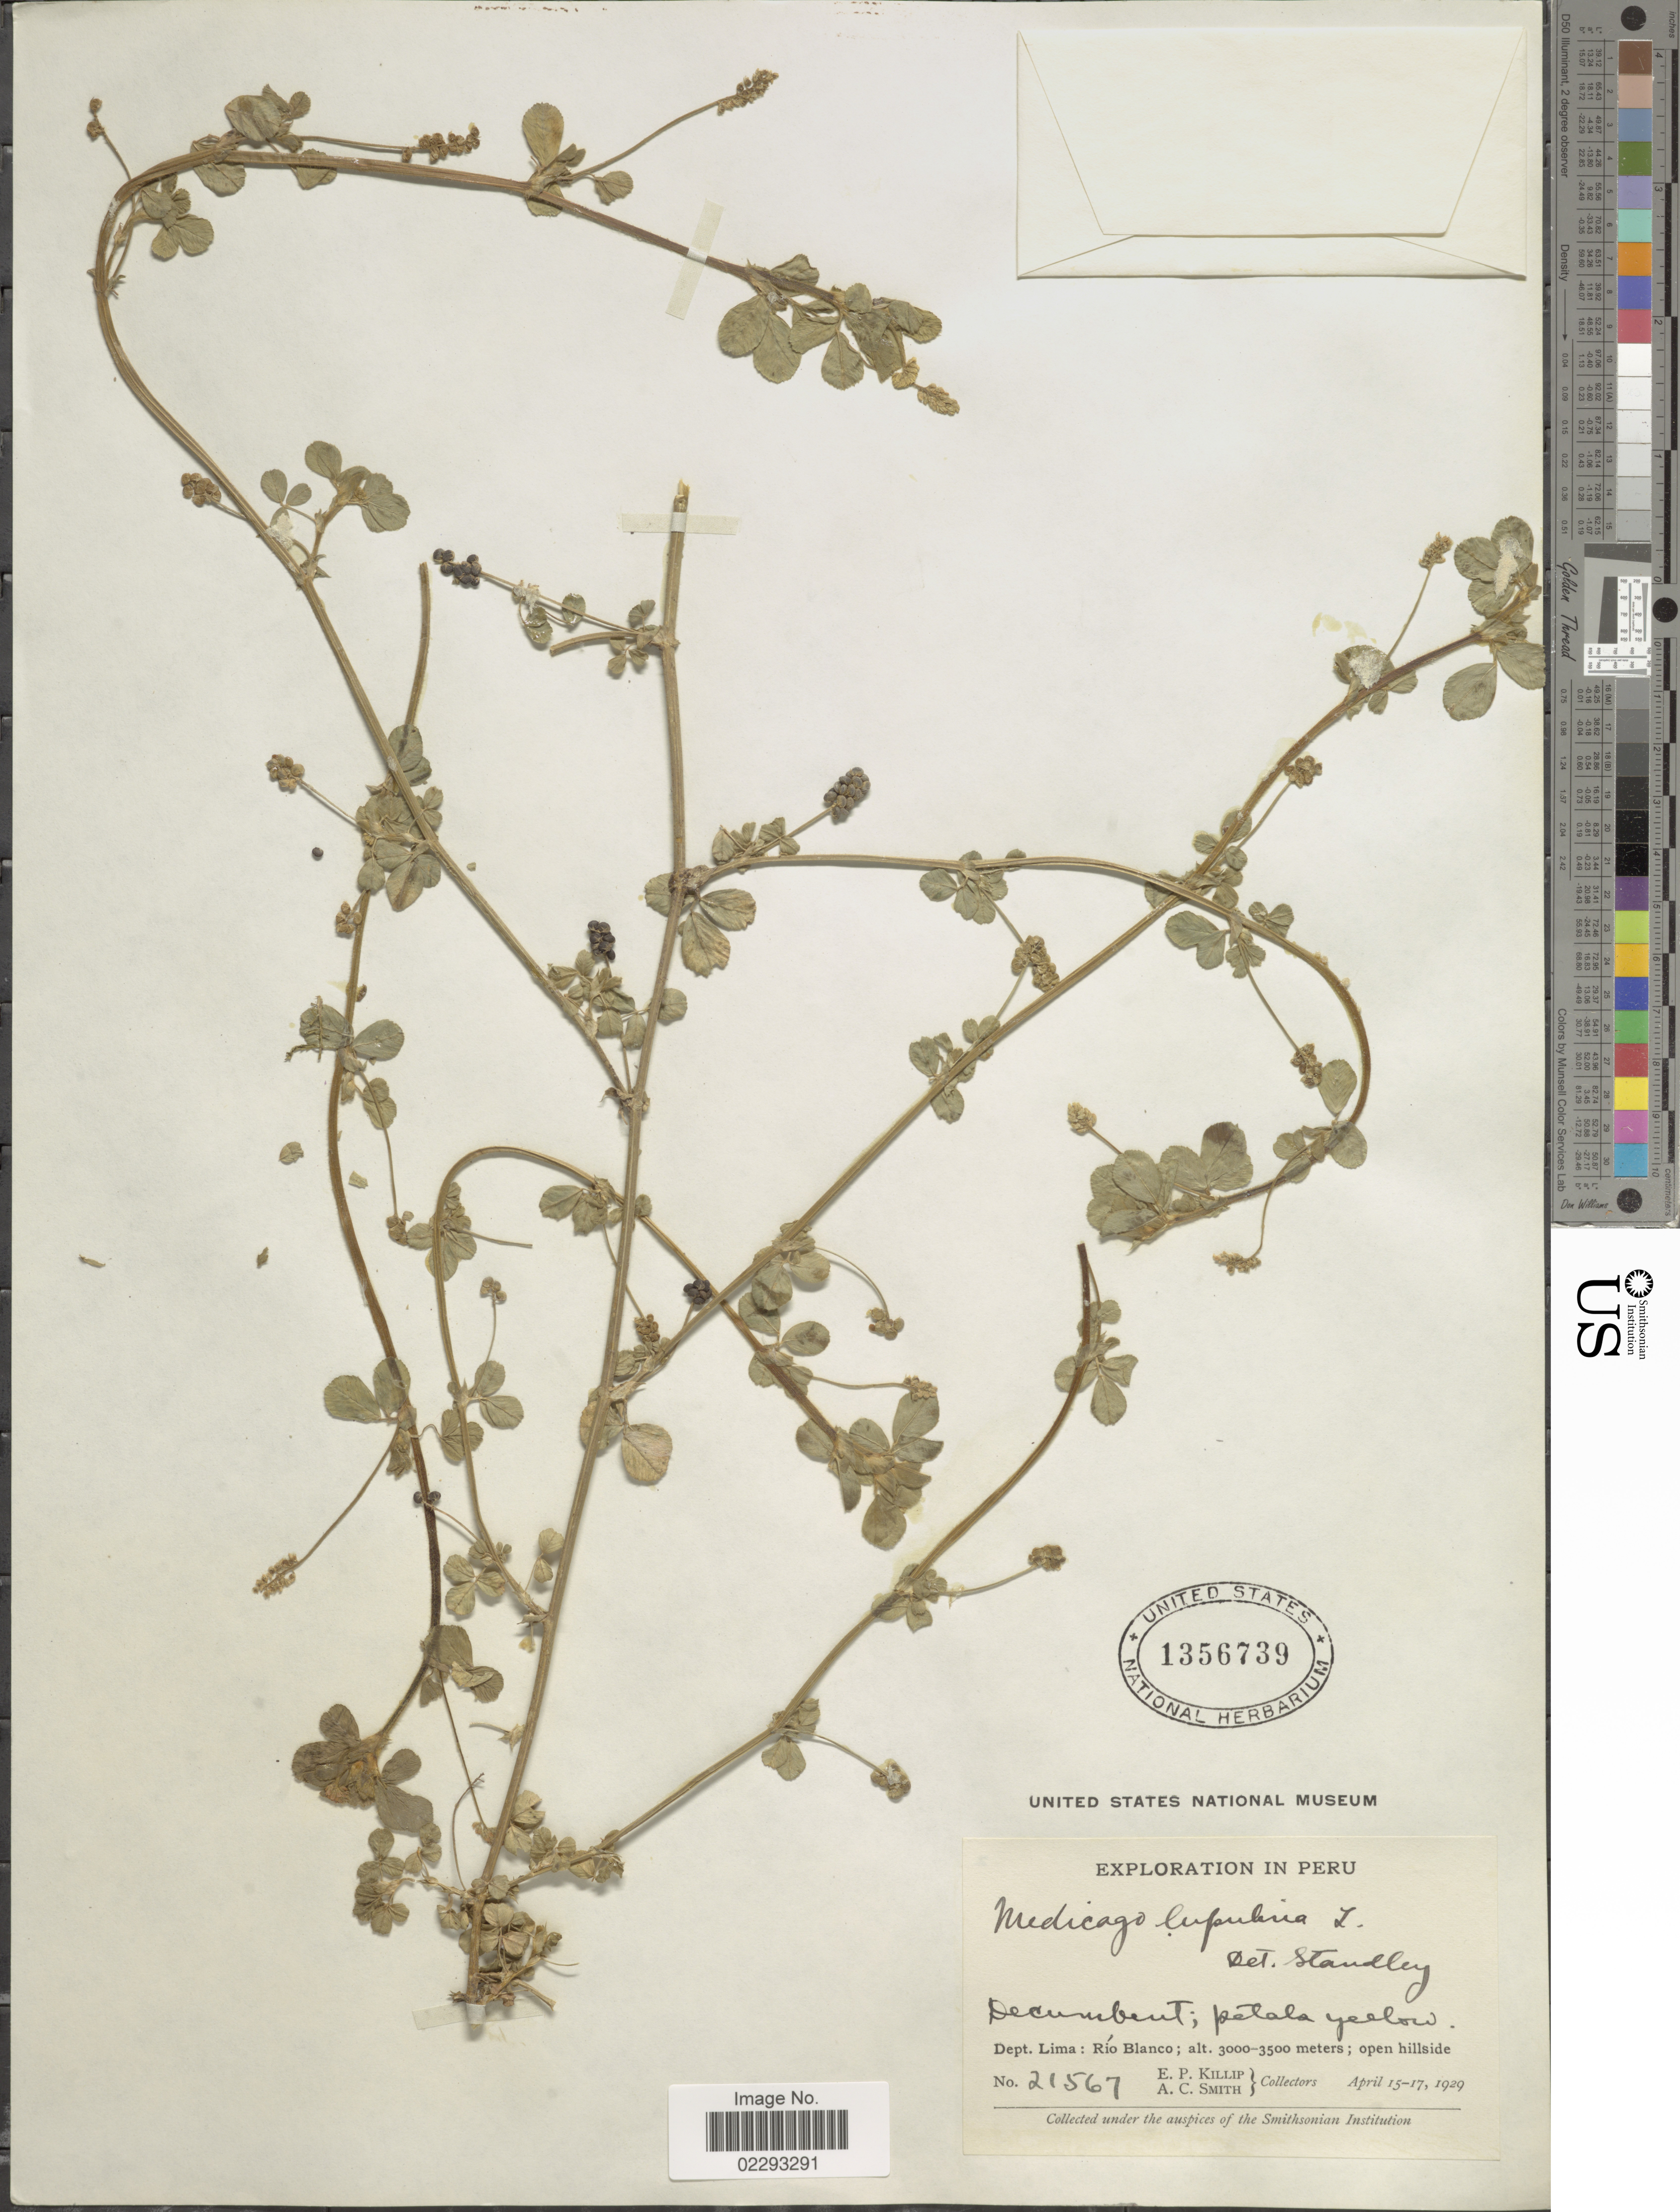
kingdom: Plantae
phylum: Tracheophyta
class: Magnoliopsida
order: Fabales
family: Fabaceae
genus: Medicago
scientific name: Medicago lupulina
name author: L.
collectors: E. P. Killip & A. C. Smith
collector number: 21567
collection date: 1929-04-15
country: Peru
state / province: Lima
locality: Río Blanco; open hillside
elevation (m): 3000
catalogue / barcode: US 1356739